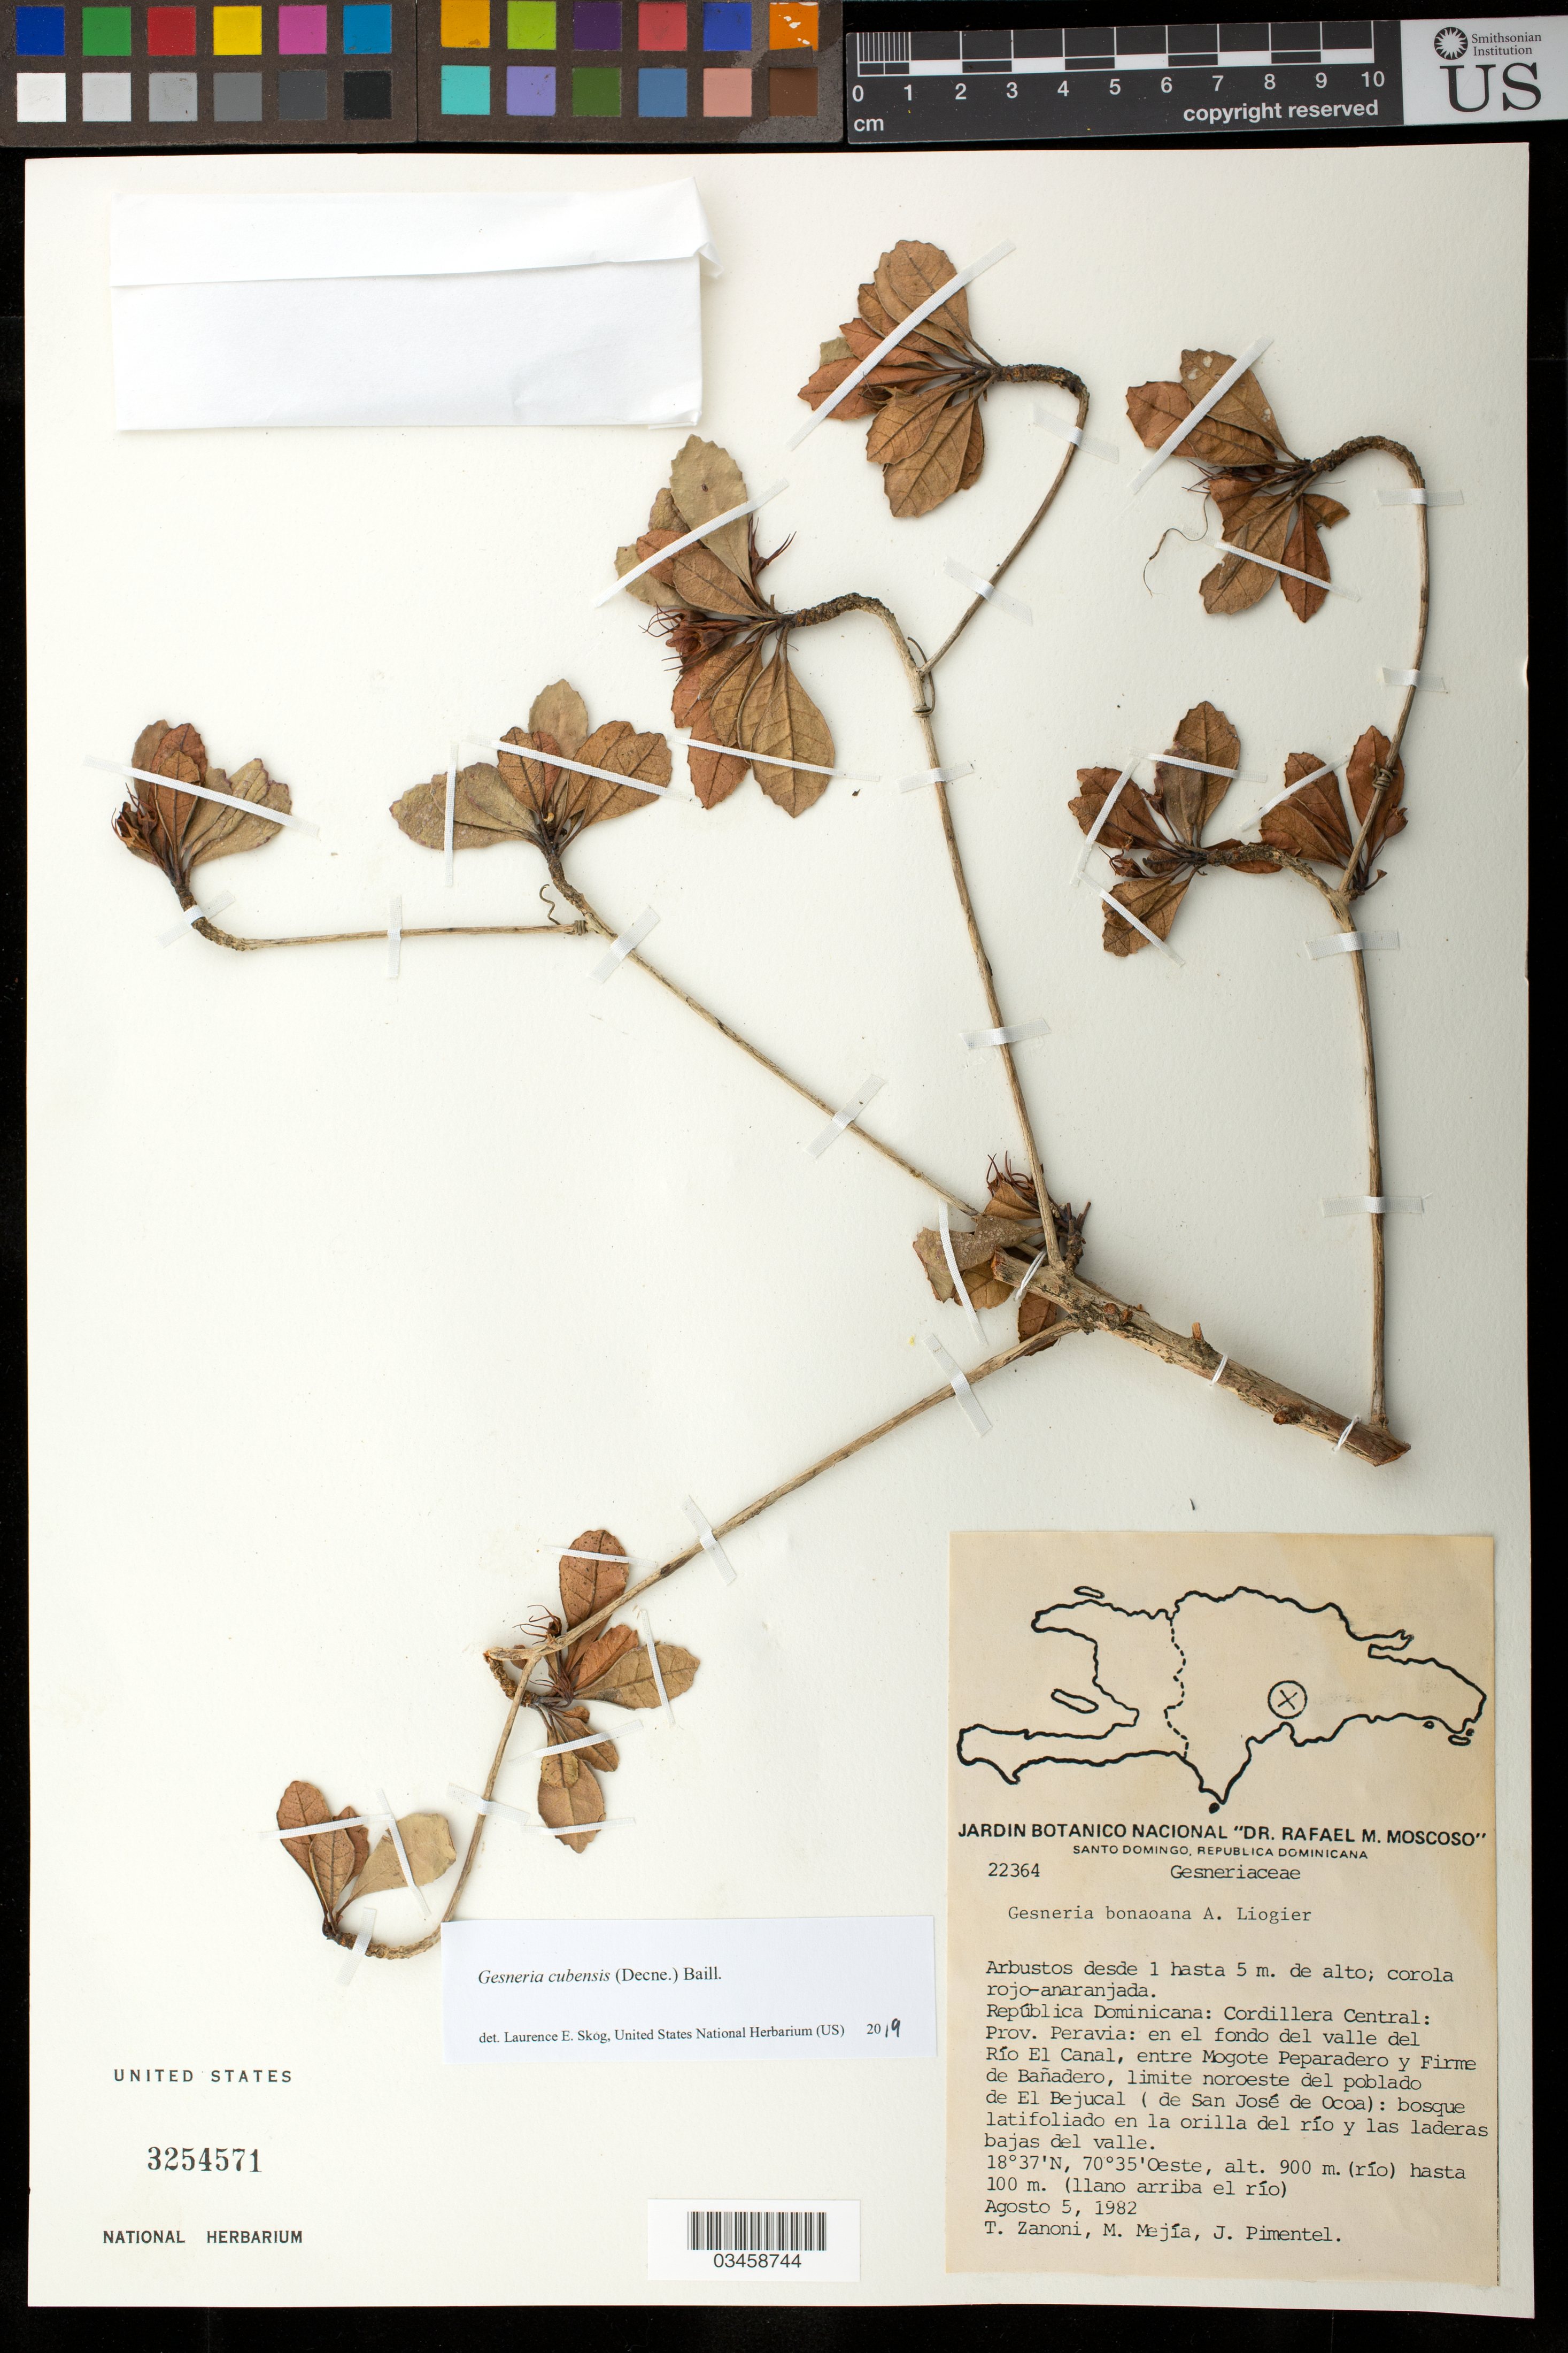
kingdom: Plantae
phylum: Tracheophyta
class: Magnoliopsida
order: Lamiales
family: Gesneriaceae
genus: Gesneria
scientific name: Gesneria cubensis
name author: (Decne.) Baill.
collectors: T. A. Zanoni, M. Mejia & J. Pimentel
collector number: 22364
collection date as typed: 05 Aug 1982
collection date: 1982-08-05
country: Dominican Republic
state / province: Peravia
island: Hispaniola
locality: Cordillera Central: Prov. Peravia: en el fondo del valle del Río El Canal, entre Mogote Peparadero y firme de Bañadero, limite noroeste del poblado de El Bejucal (de San José de Ocoa)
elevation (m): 900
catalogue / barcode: US 3254571